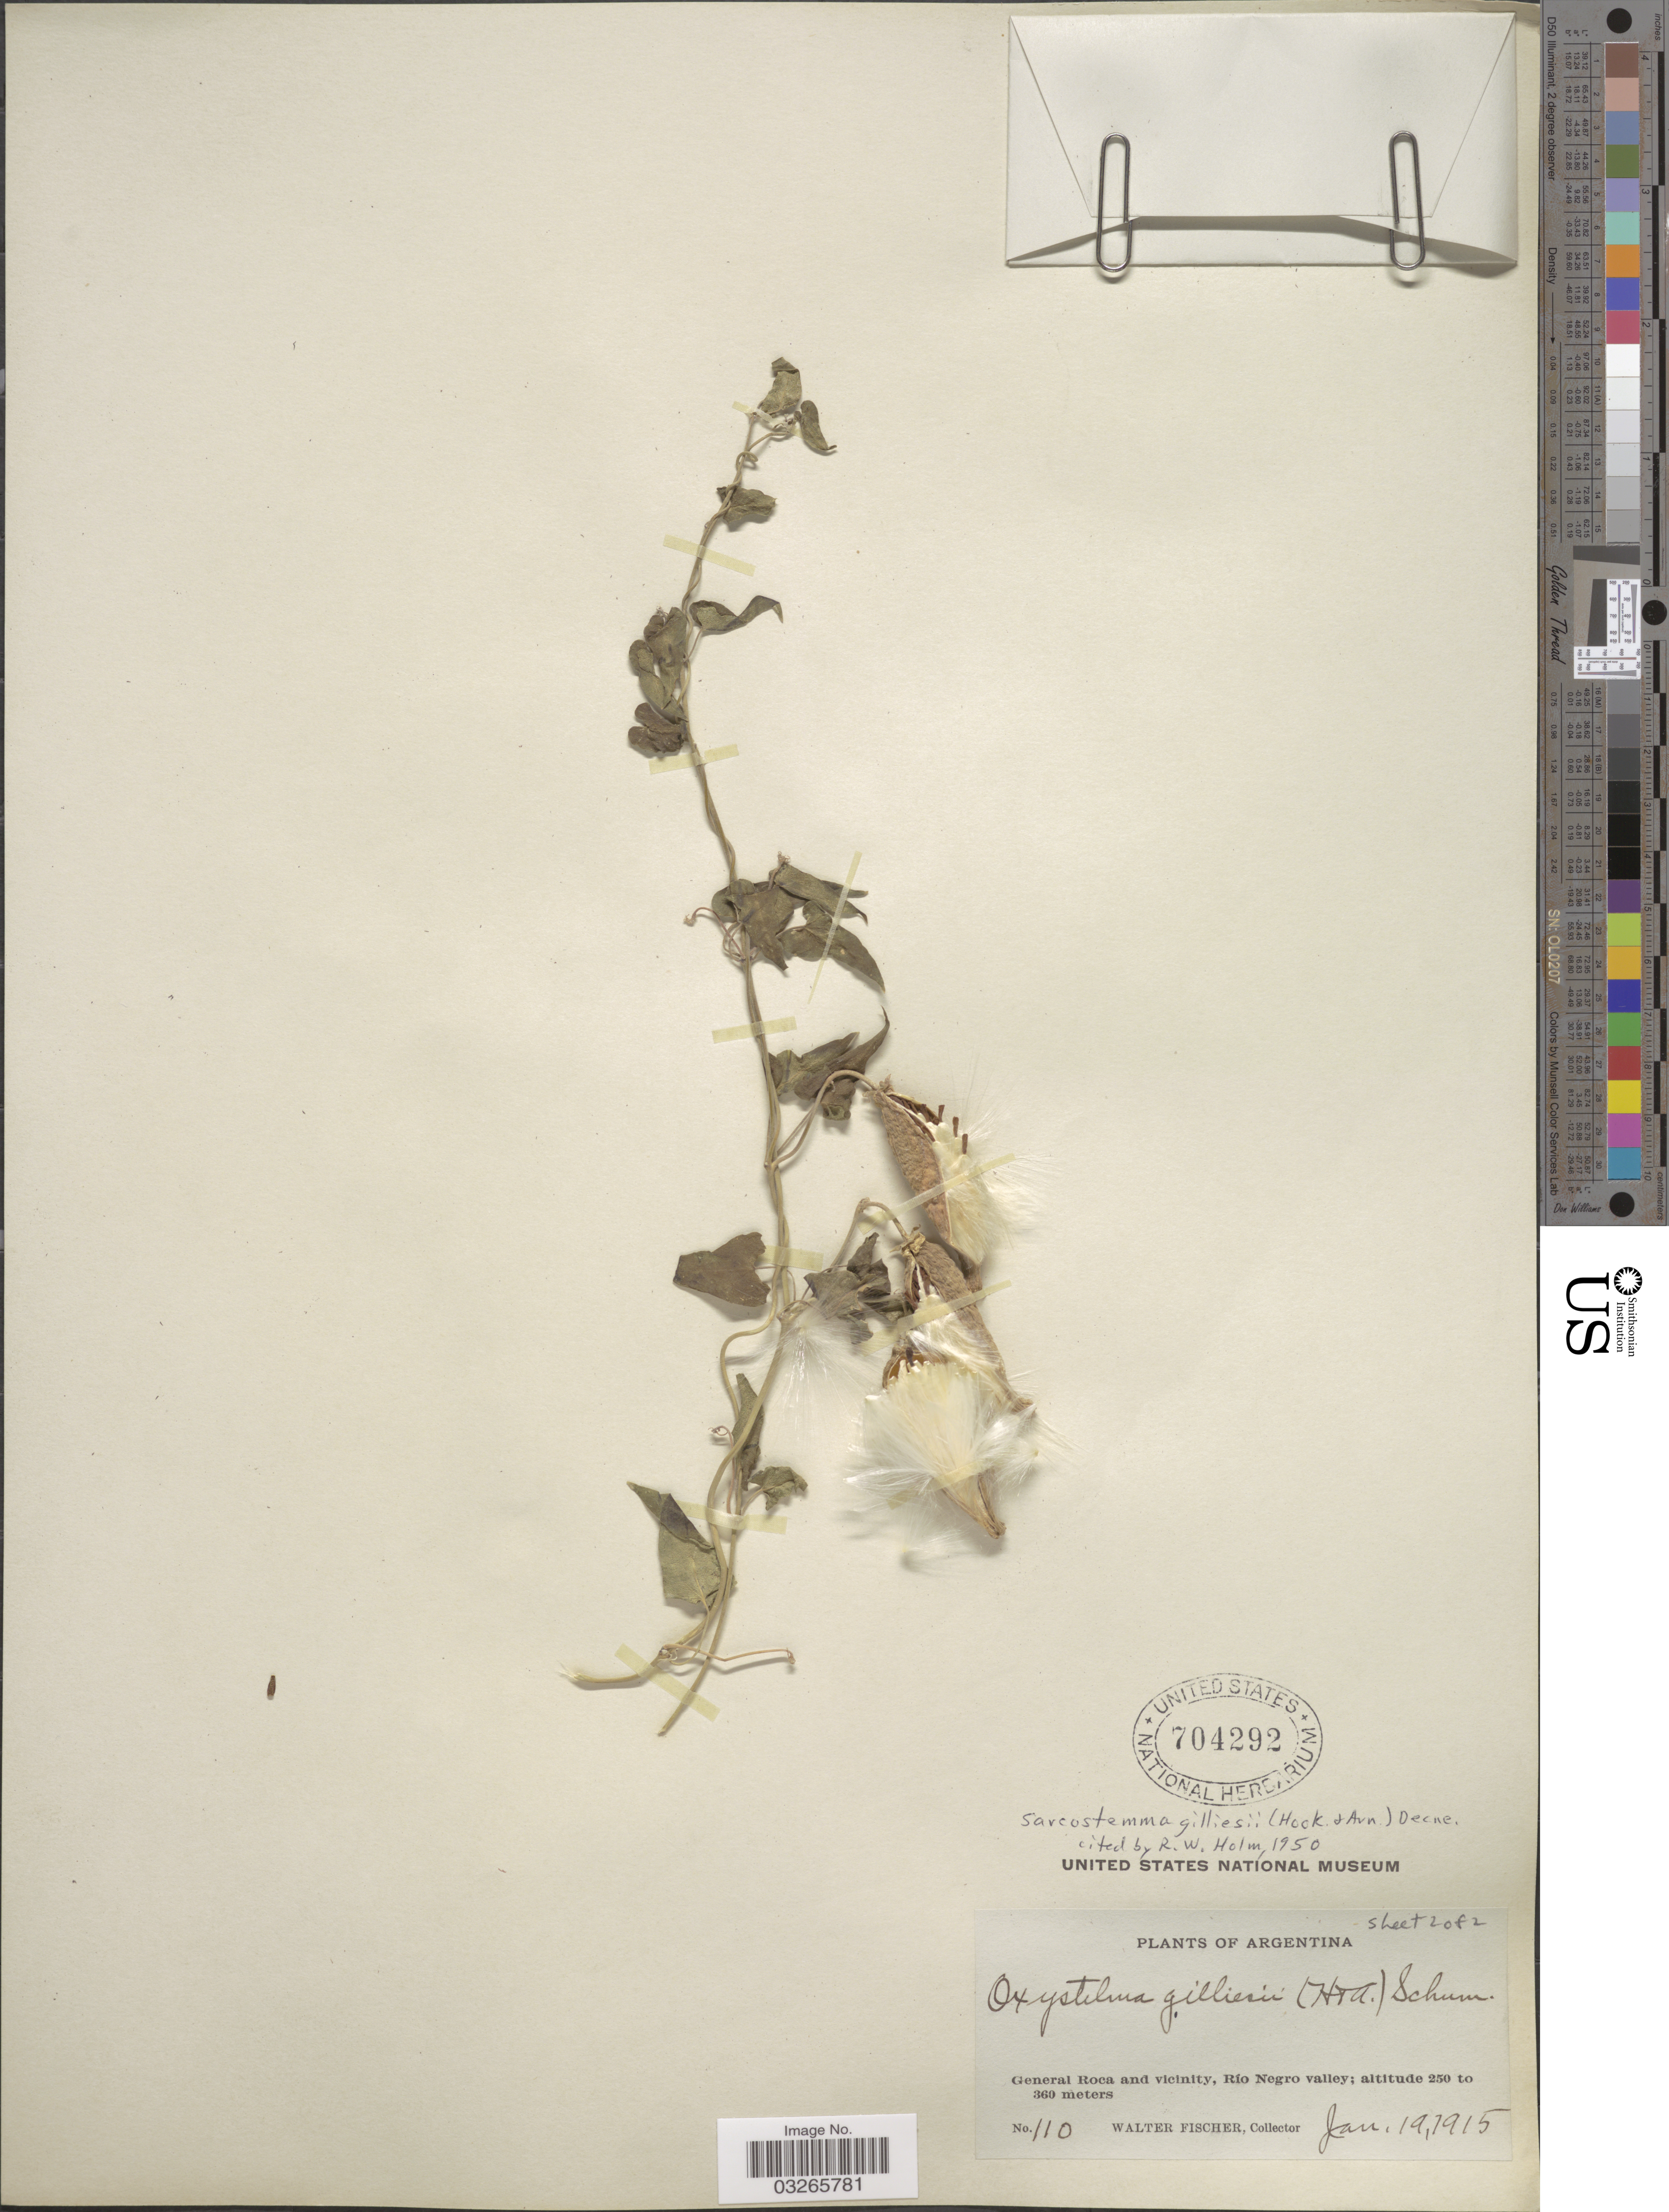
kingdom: Plantae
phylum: Tracheophyta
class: Magnoliopsida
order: Gentianales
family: Apocynaceae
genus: Sarcostemma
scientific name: Sarcostemma gilliesii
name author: (Hook. & Arn.) Decne.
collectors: W. Fischer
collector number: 110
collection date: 1915-01-19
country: Argentina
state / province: Rio Negro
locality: General Roca and vicinity, Río Negro valley.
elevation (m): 250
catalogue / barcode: US 704292